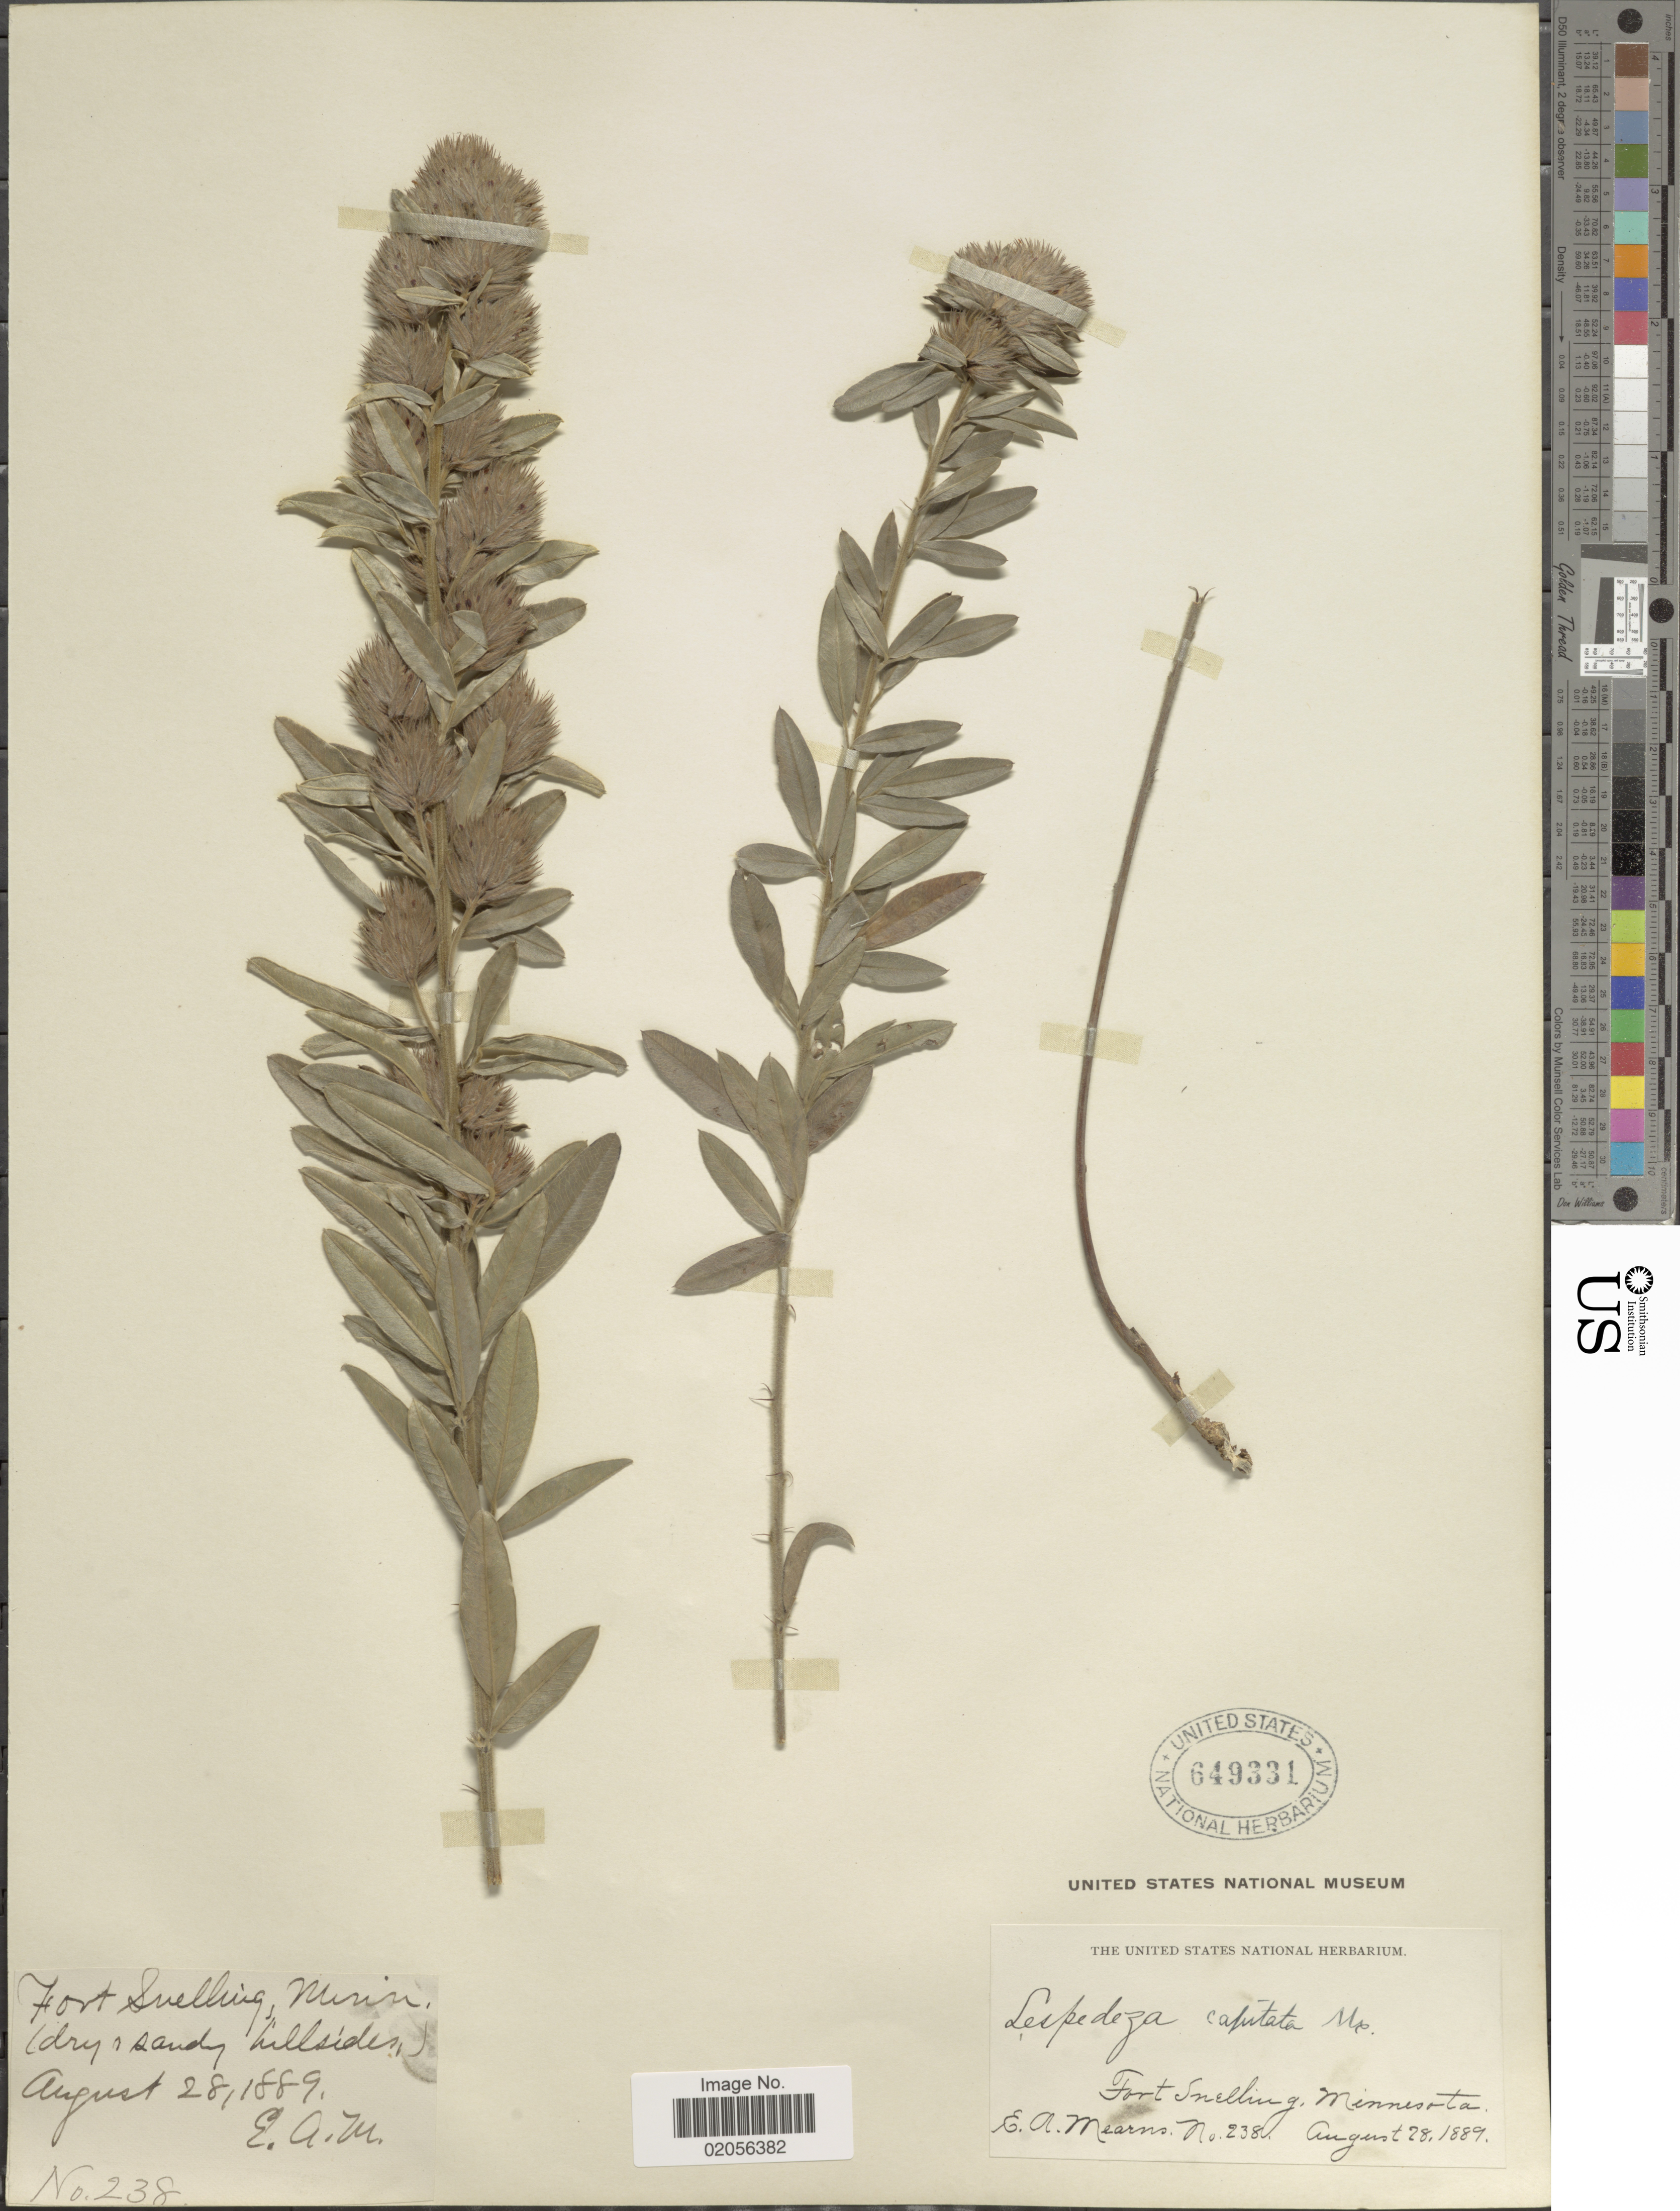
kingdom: Plantae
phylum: Tracheophyta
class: Magnoliopsida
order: Fabales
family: Fabaceae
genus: Lespedeza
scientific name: Lespedeza capitata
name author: Michx.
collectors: E. A. Mearns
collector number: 238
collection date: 1889-08-28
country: United States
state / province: Minnesota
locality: Fort Snelling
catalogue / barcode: US 649331